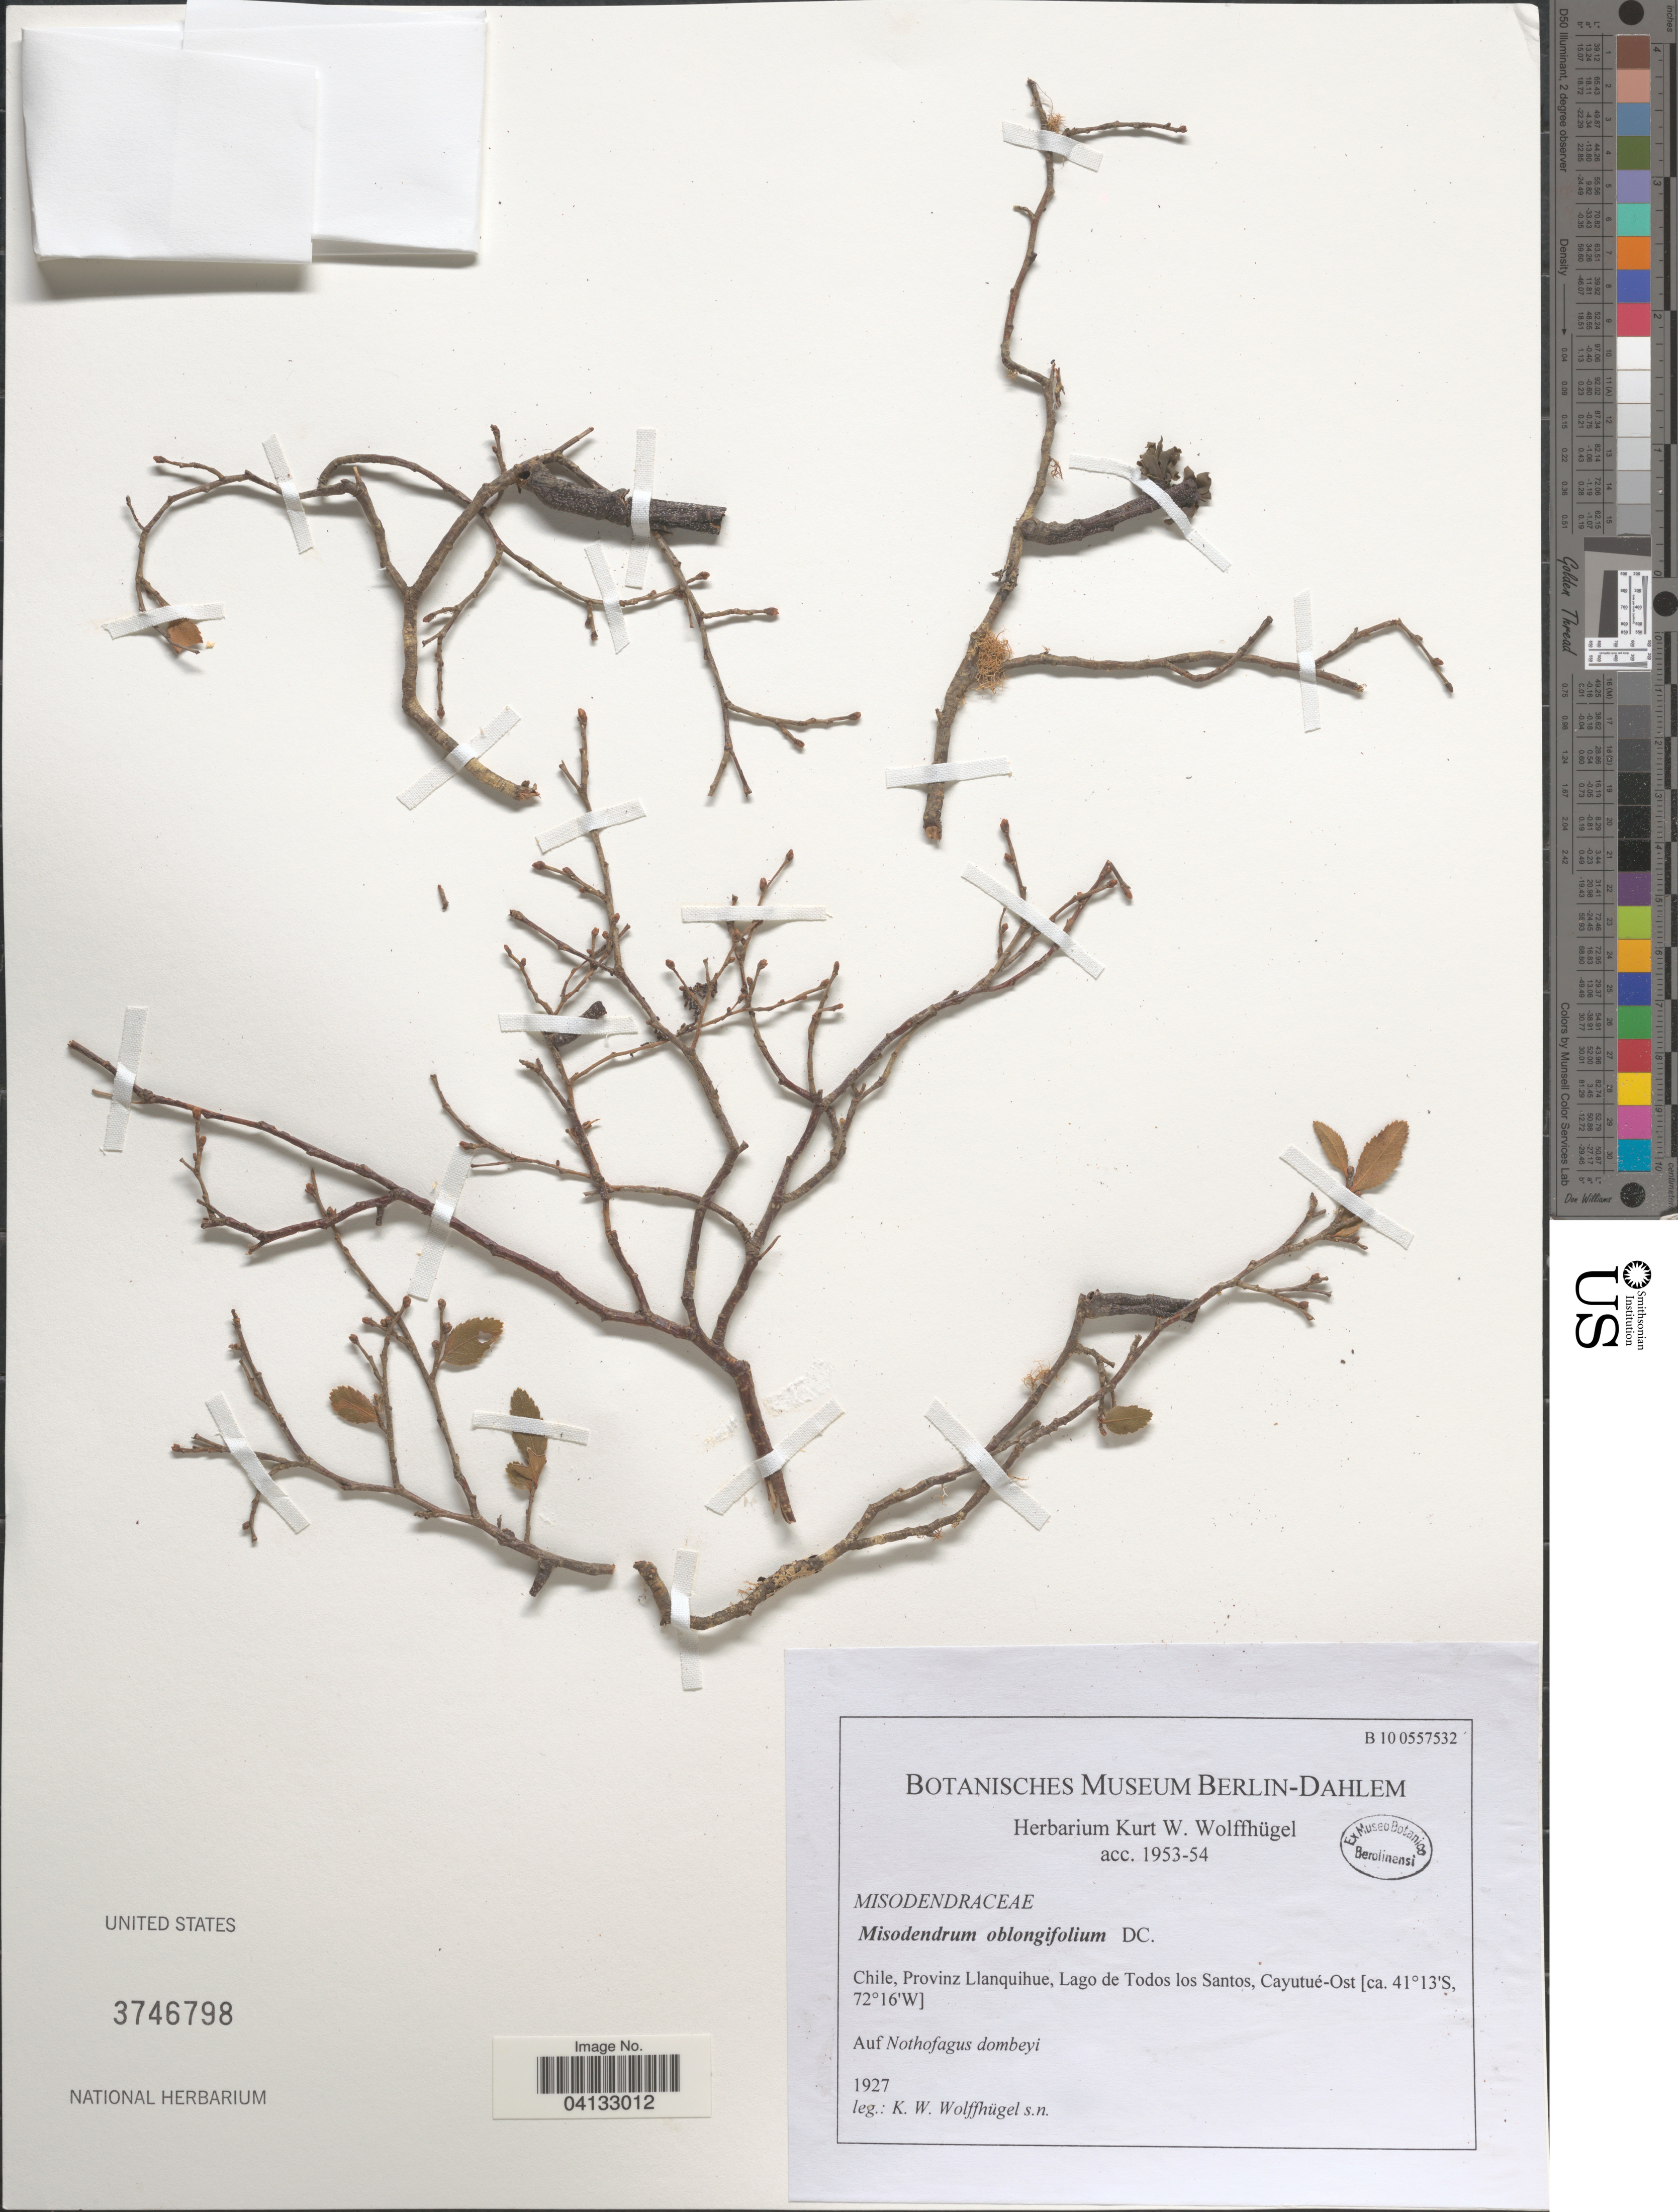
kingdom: Plantae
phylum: Tracheophyta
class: Magnoliopsida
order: Santalales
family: Misodendraceae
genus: Misodendrum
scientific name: Misodendrum oblongifolium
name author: DC.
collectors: K. Wolffhugel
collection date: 1927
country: Chile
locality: Provinz Llanquihue, Lago de Todos los Santos, Cayutué-Ost.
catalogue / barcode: US 3746798